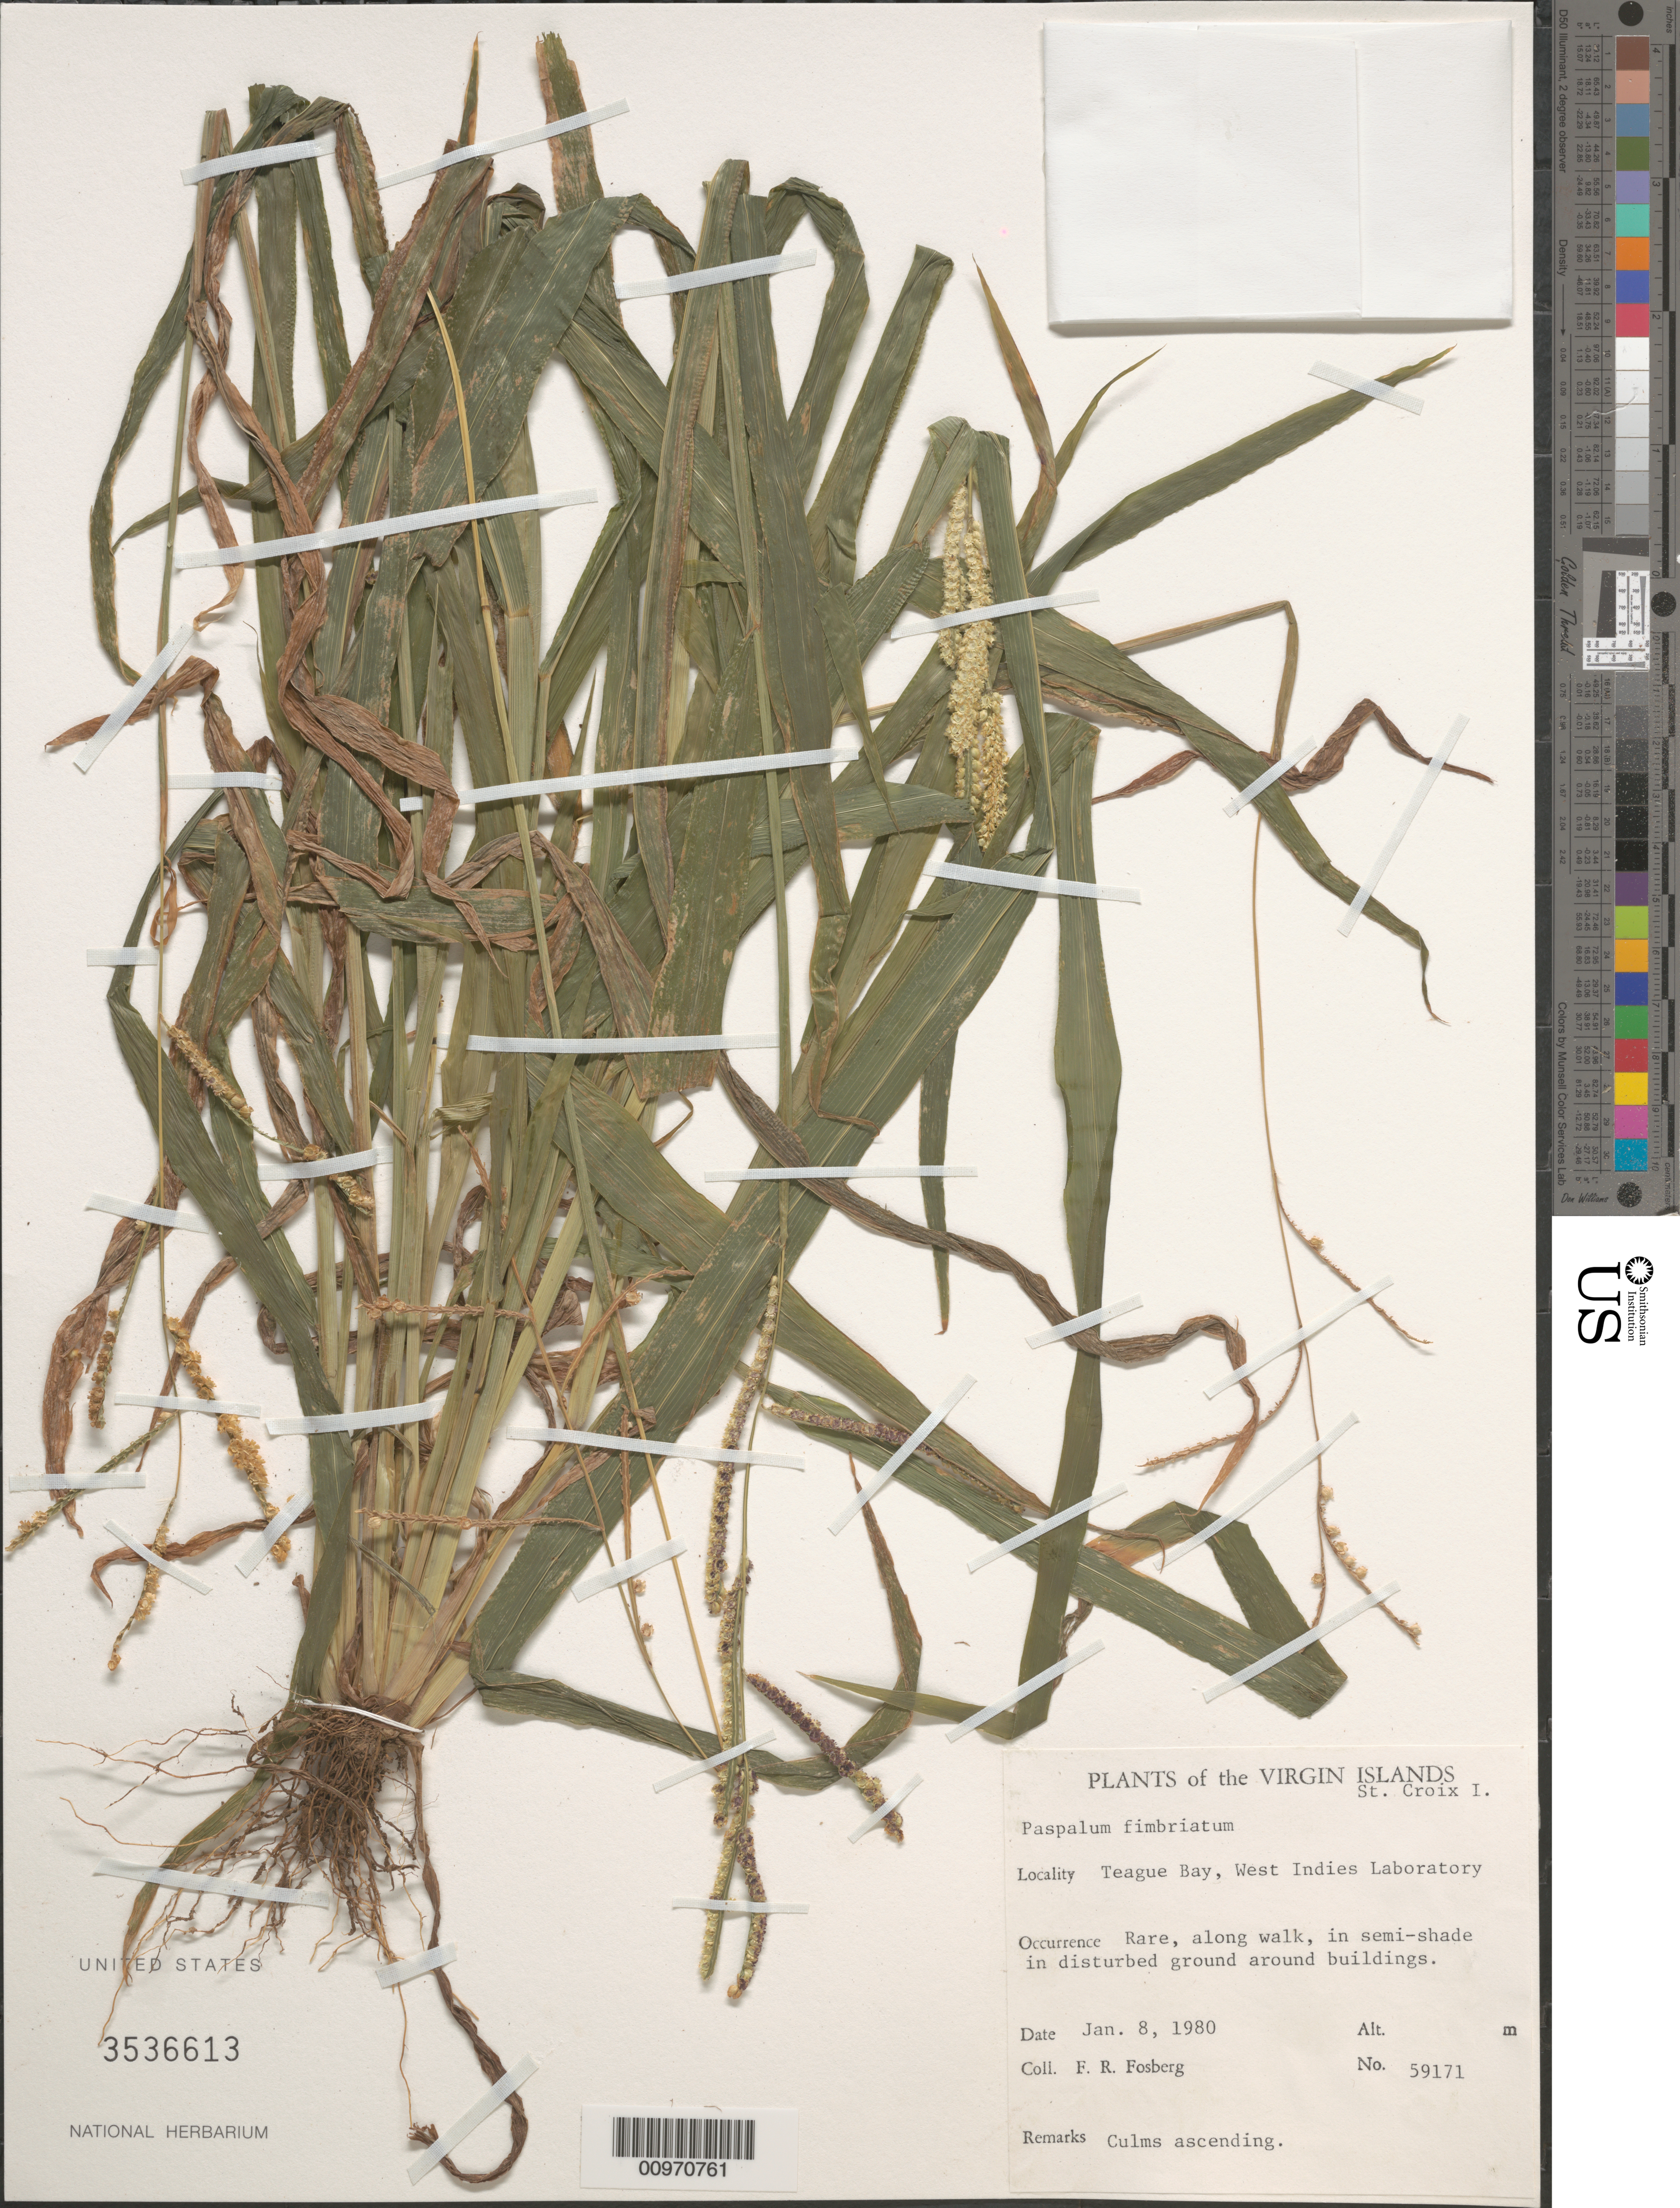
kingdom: Plantae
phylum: Tracheophyta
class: Liliopsida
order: Poales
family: Poaceae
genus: Paspalum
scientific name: Paspalum fimbriatum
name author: Kunth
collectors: F. R. Fosberg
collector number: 59171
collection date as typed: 08 Jan 1980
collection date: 1980-01-08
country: U.S. Virgin Islands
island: St. Croix I.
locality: Teague Bay, West Indies Laboratory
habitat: Along walk, in semi-shade in disturbed ground around buildings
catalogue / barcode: US 3536613